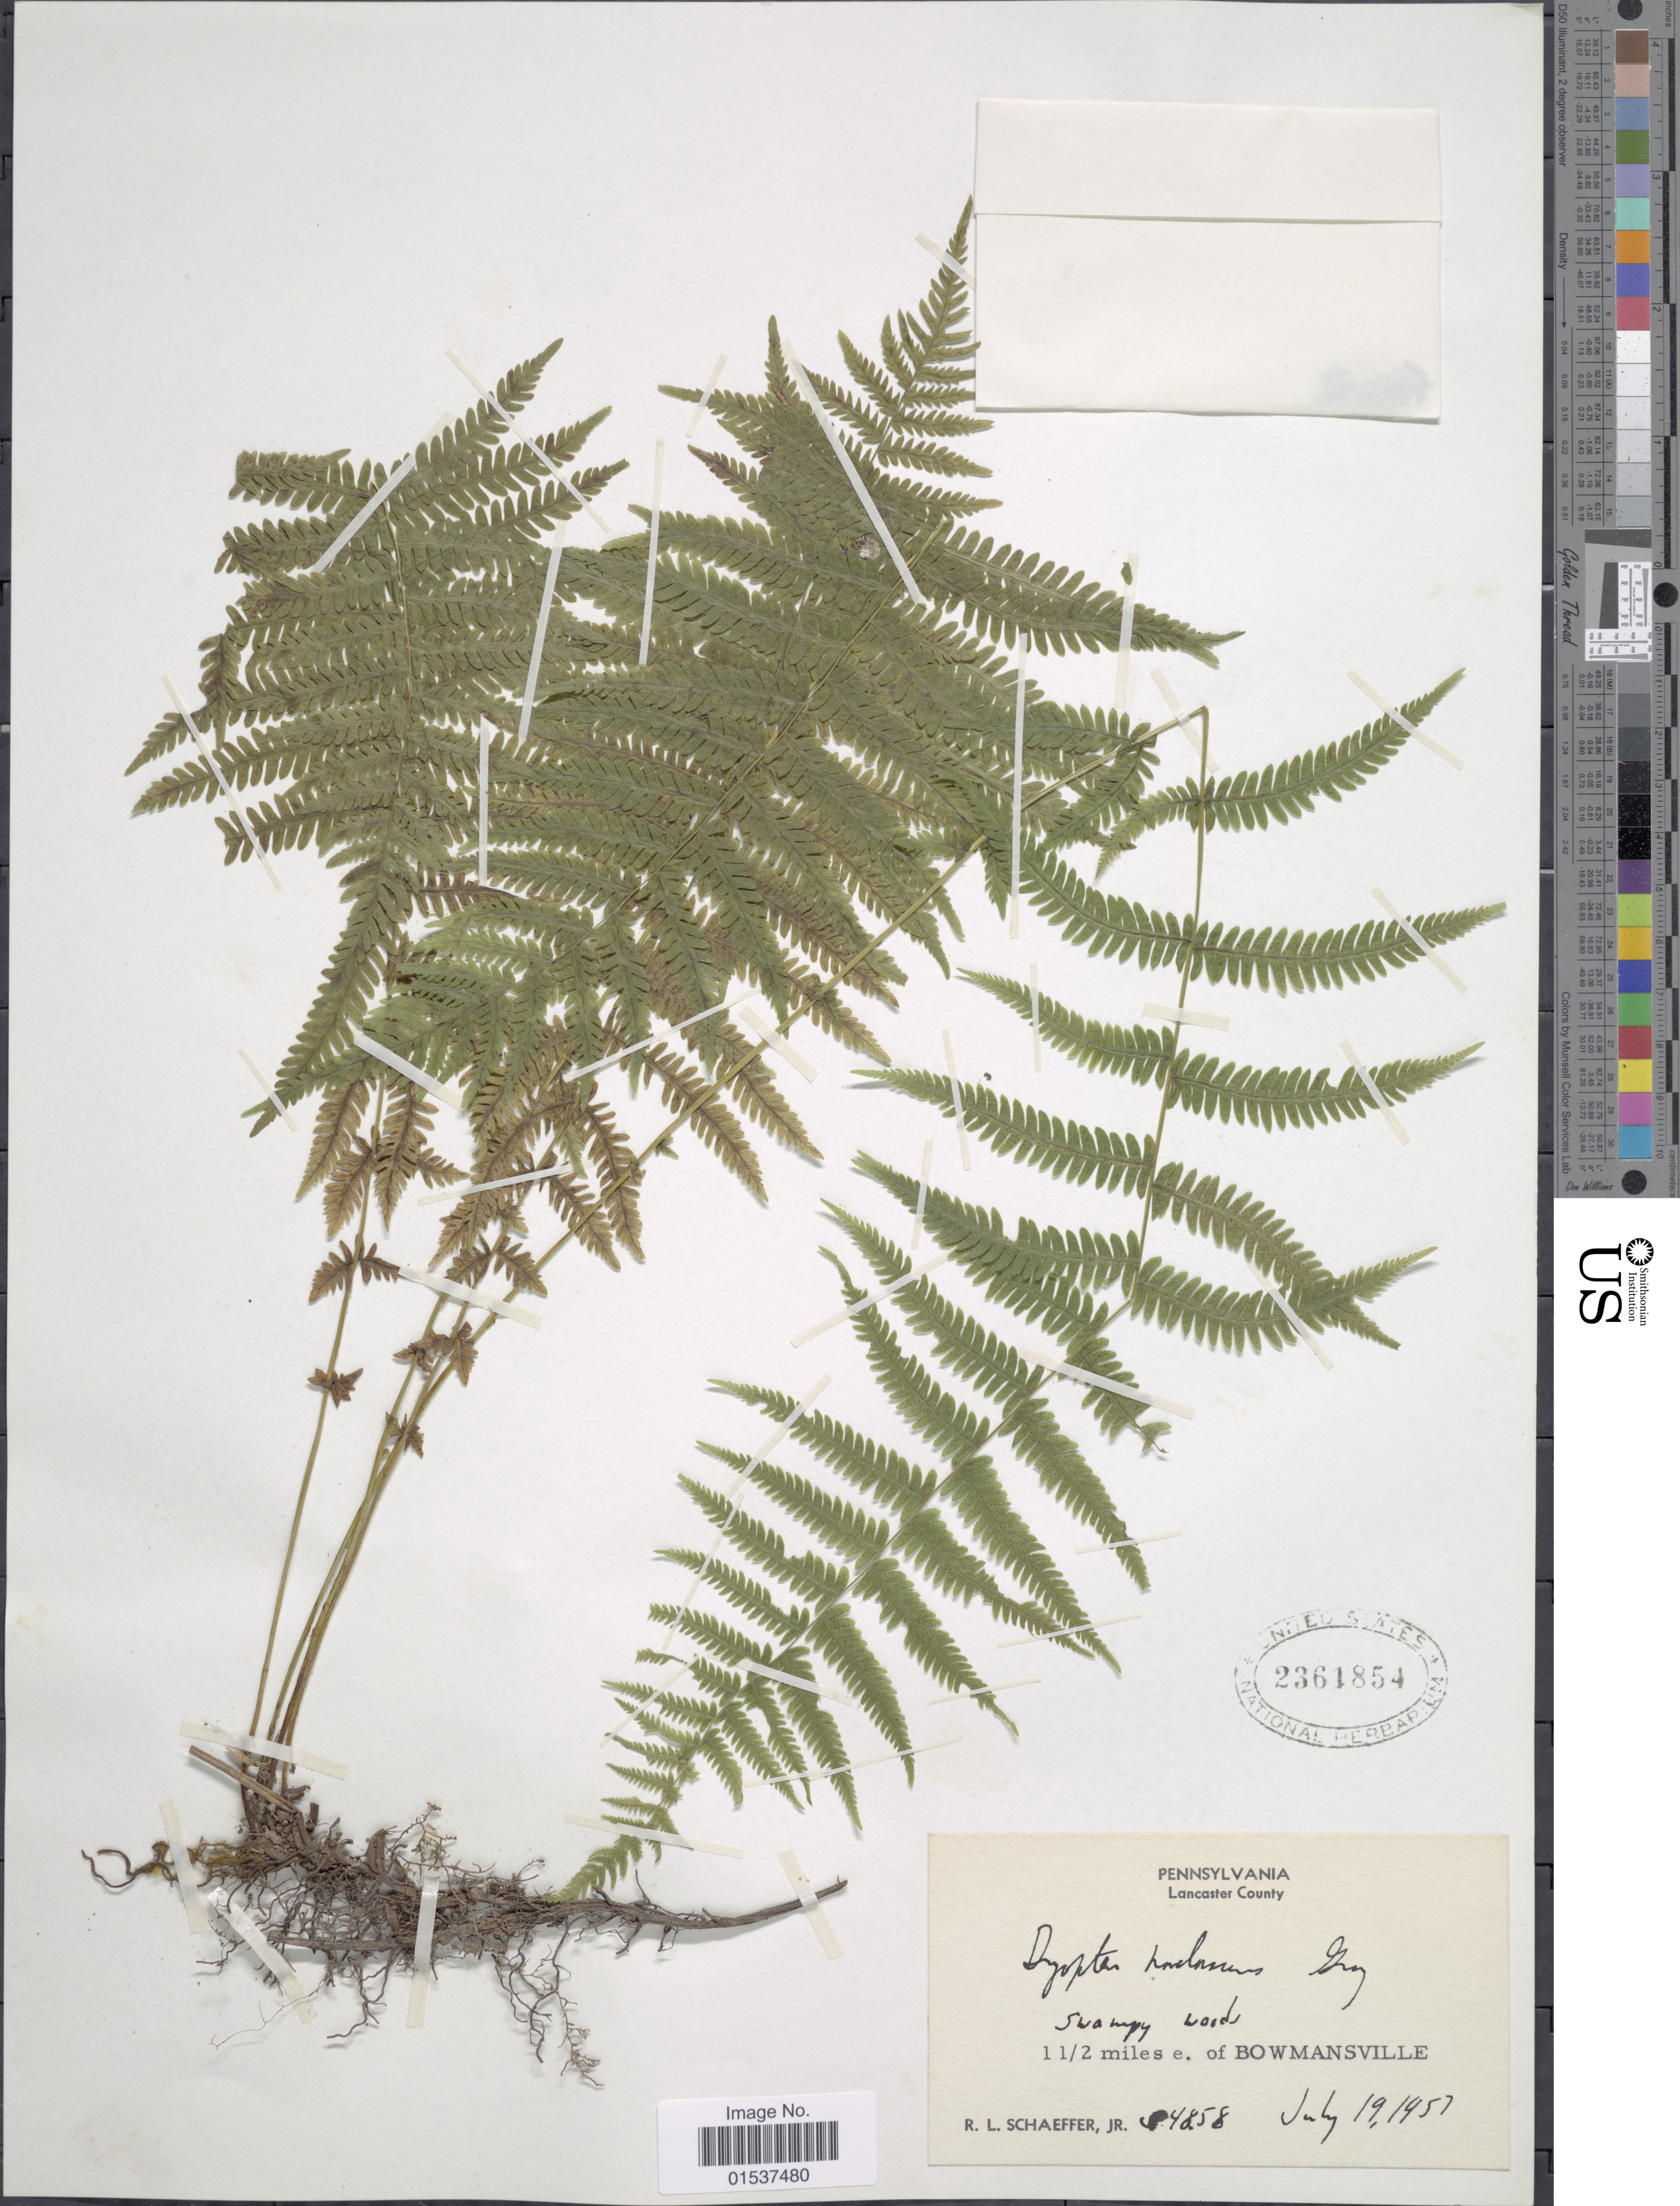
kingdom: Plantae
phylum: Tracheophyta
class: Polypodiopsida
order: Polypodiales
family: Thelypteridaceae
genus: Parathelypteris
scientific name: Parathelypteris noveboracensis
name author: (L.) Ching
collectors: R. L. Schaeffer Jr.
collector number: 4858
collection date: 1957-07-19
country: United States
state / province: Pennsylvania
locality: Lancaster County, 1½miles e. of Bowmansville.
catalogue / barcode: US 2361854